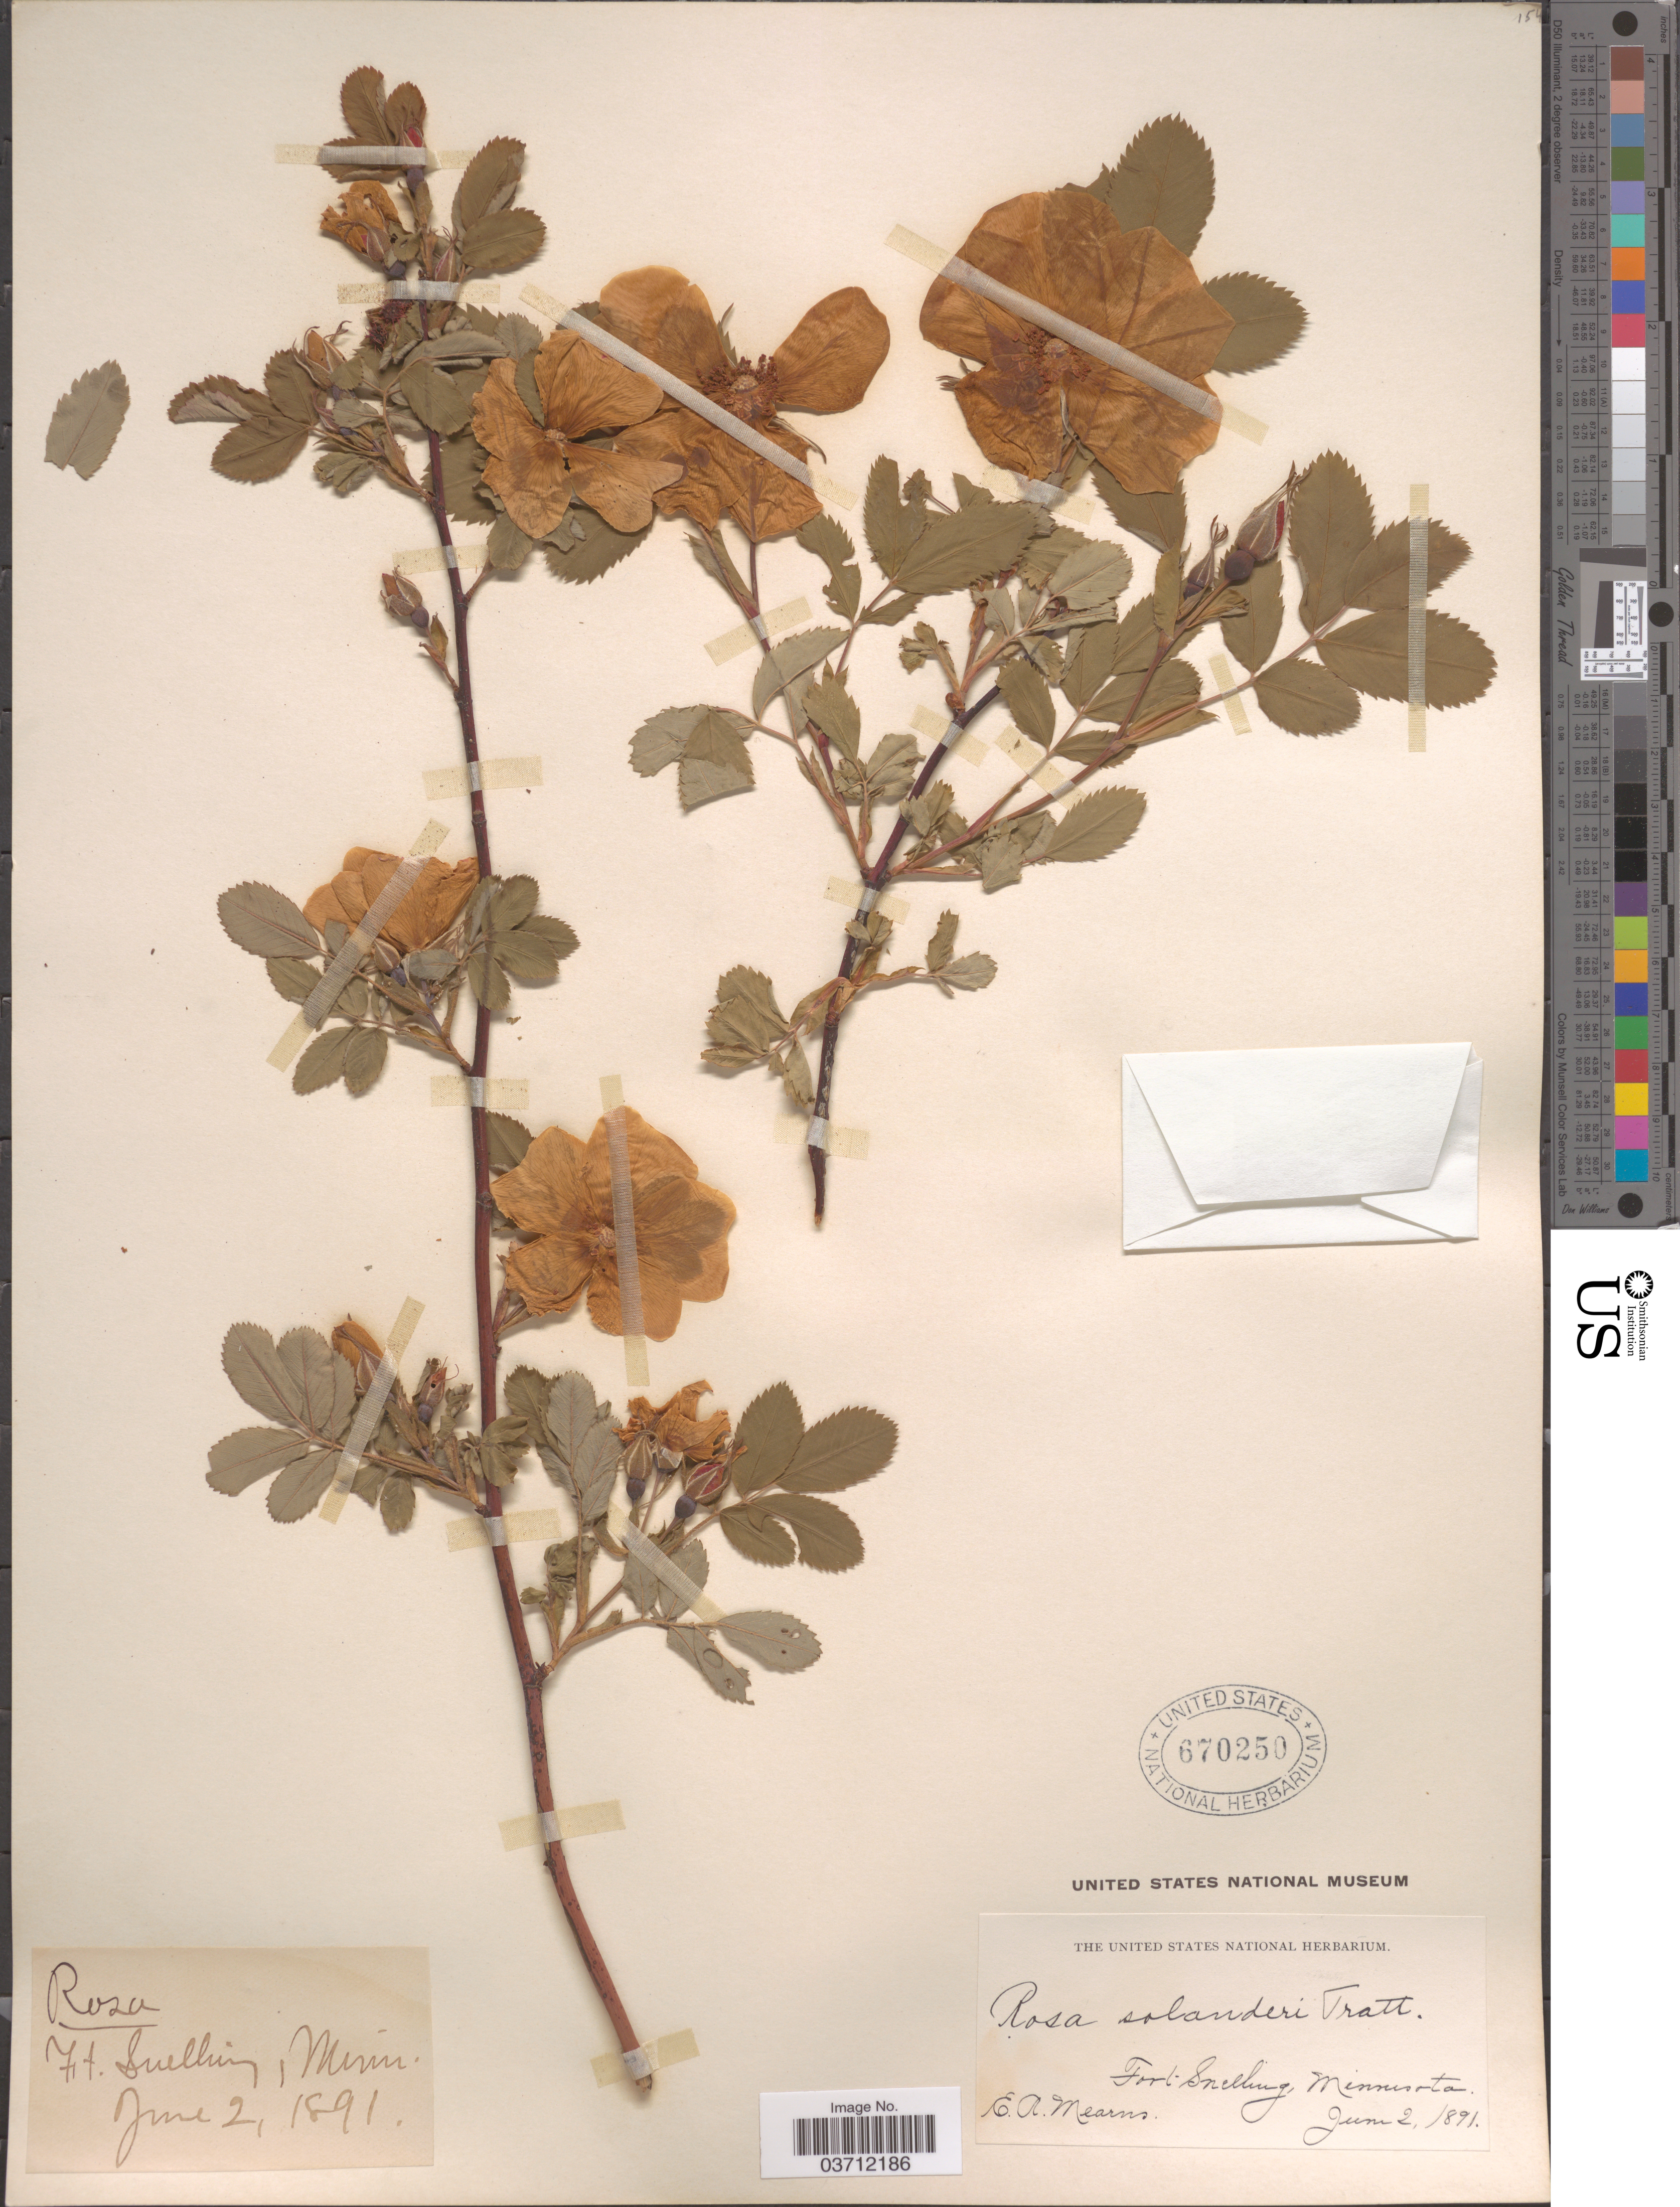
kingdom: Plantae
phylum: Tracheophyta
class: Magnoliopsida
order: Rosales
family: Rosaceae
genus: Rosa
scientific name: Rosa solandrii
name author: Tratt.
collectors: E. A. Mearns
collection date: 1891-06-02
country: United States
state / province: Minnesota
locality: Fort Snelling.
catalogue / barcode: US 670250